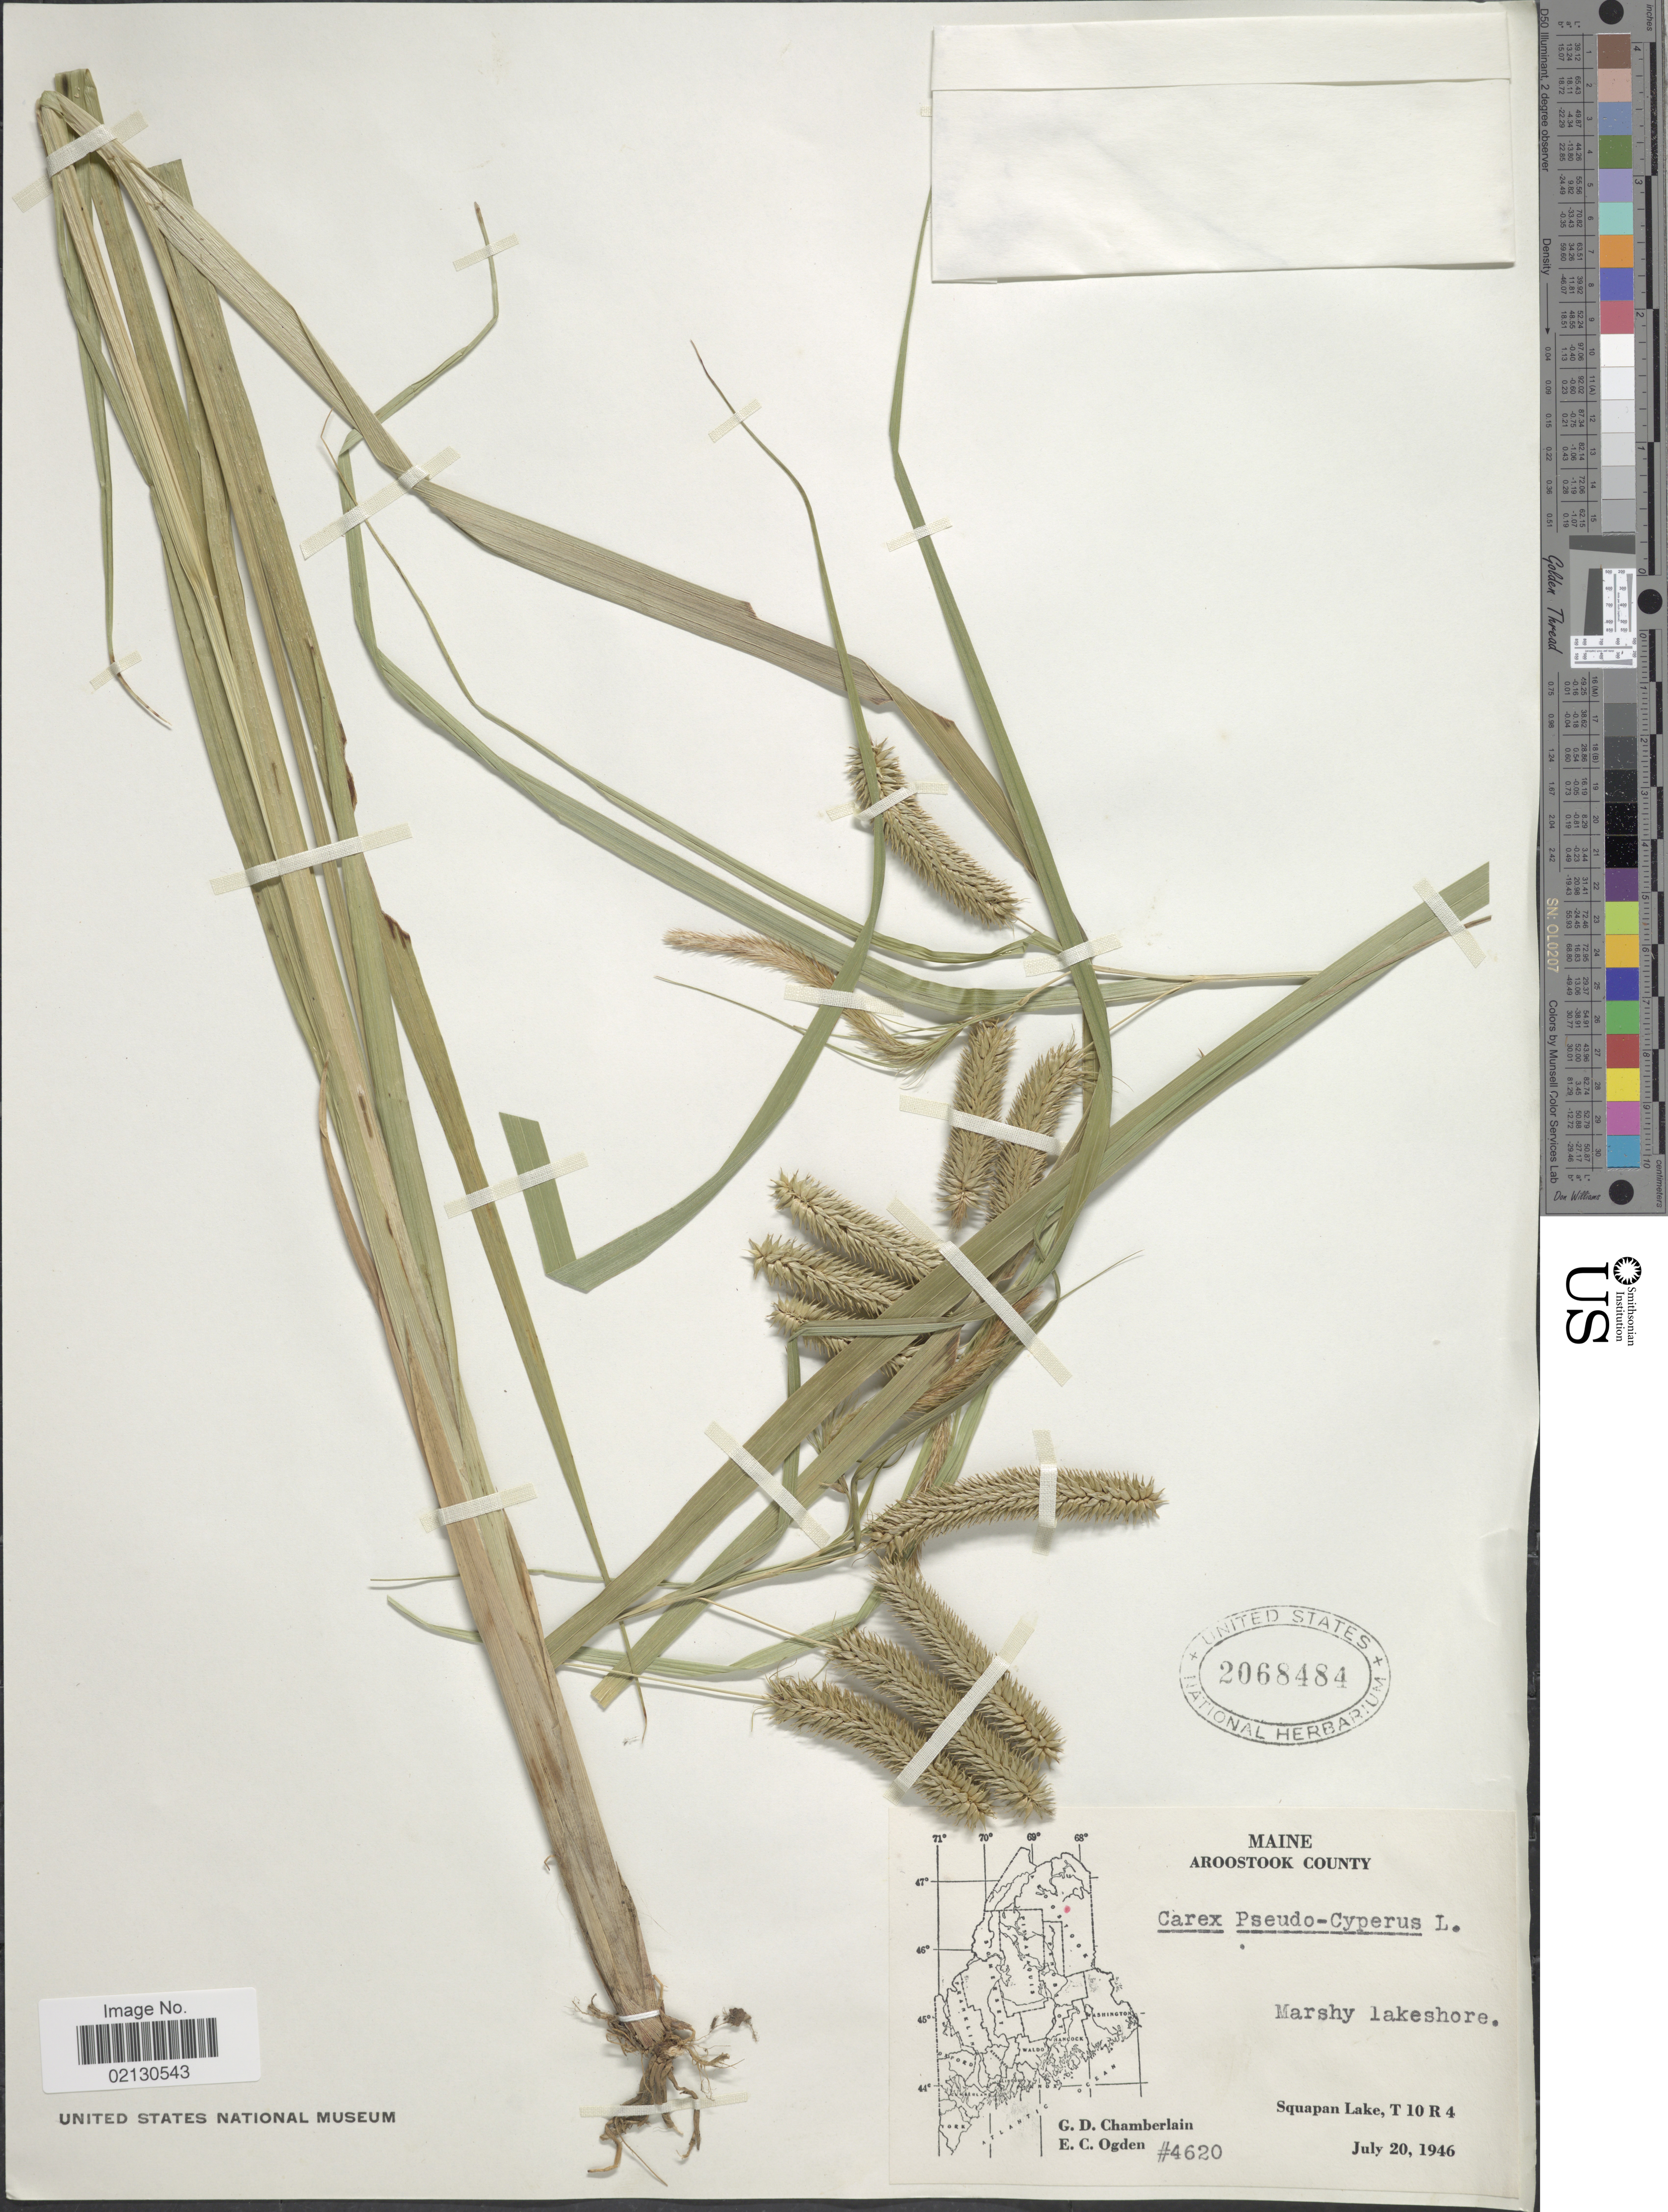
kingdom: Plantae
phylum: Tracheophyta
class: Liliopsida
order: Poales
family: Cyperaceae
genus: Carex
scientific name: Carex pseudocyperus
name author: L.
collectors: G. D. Chamberlain & E. Ogden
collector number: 4620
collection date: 1946-07-20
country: United States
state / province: Maine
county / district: Aroostook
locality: Squapan Lake, T 10 R 4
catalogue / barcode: US 2068484